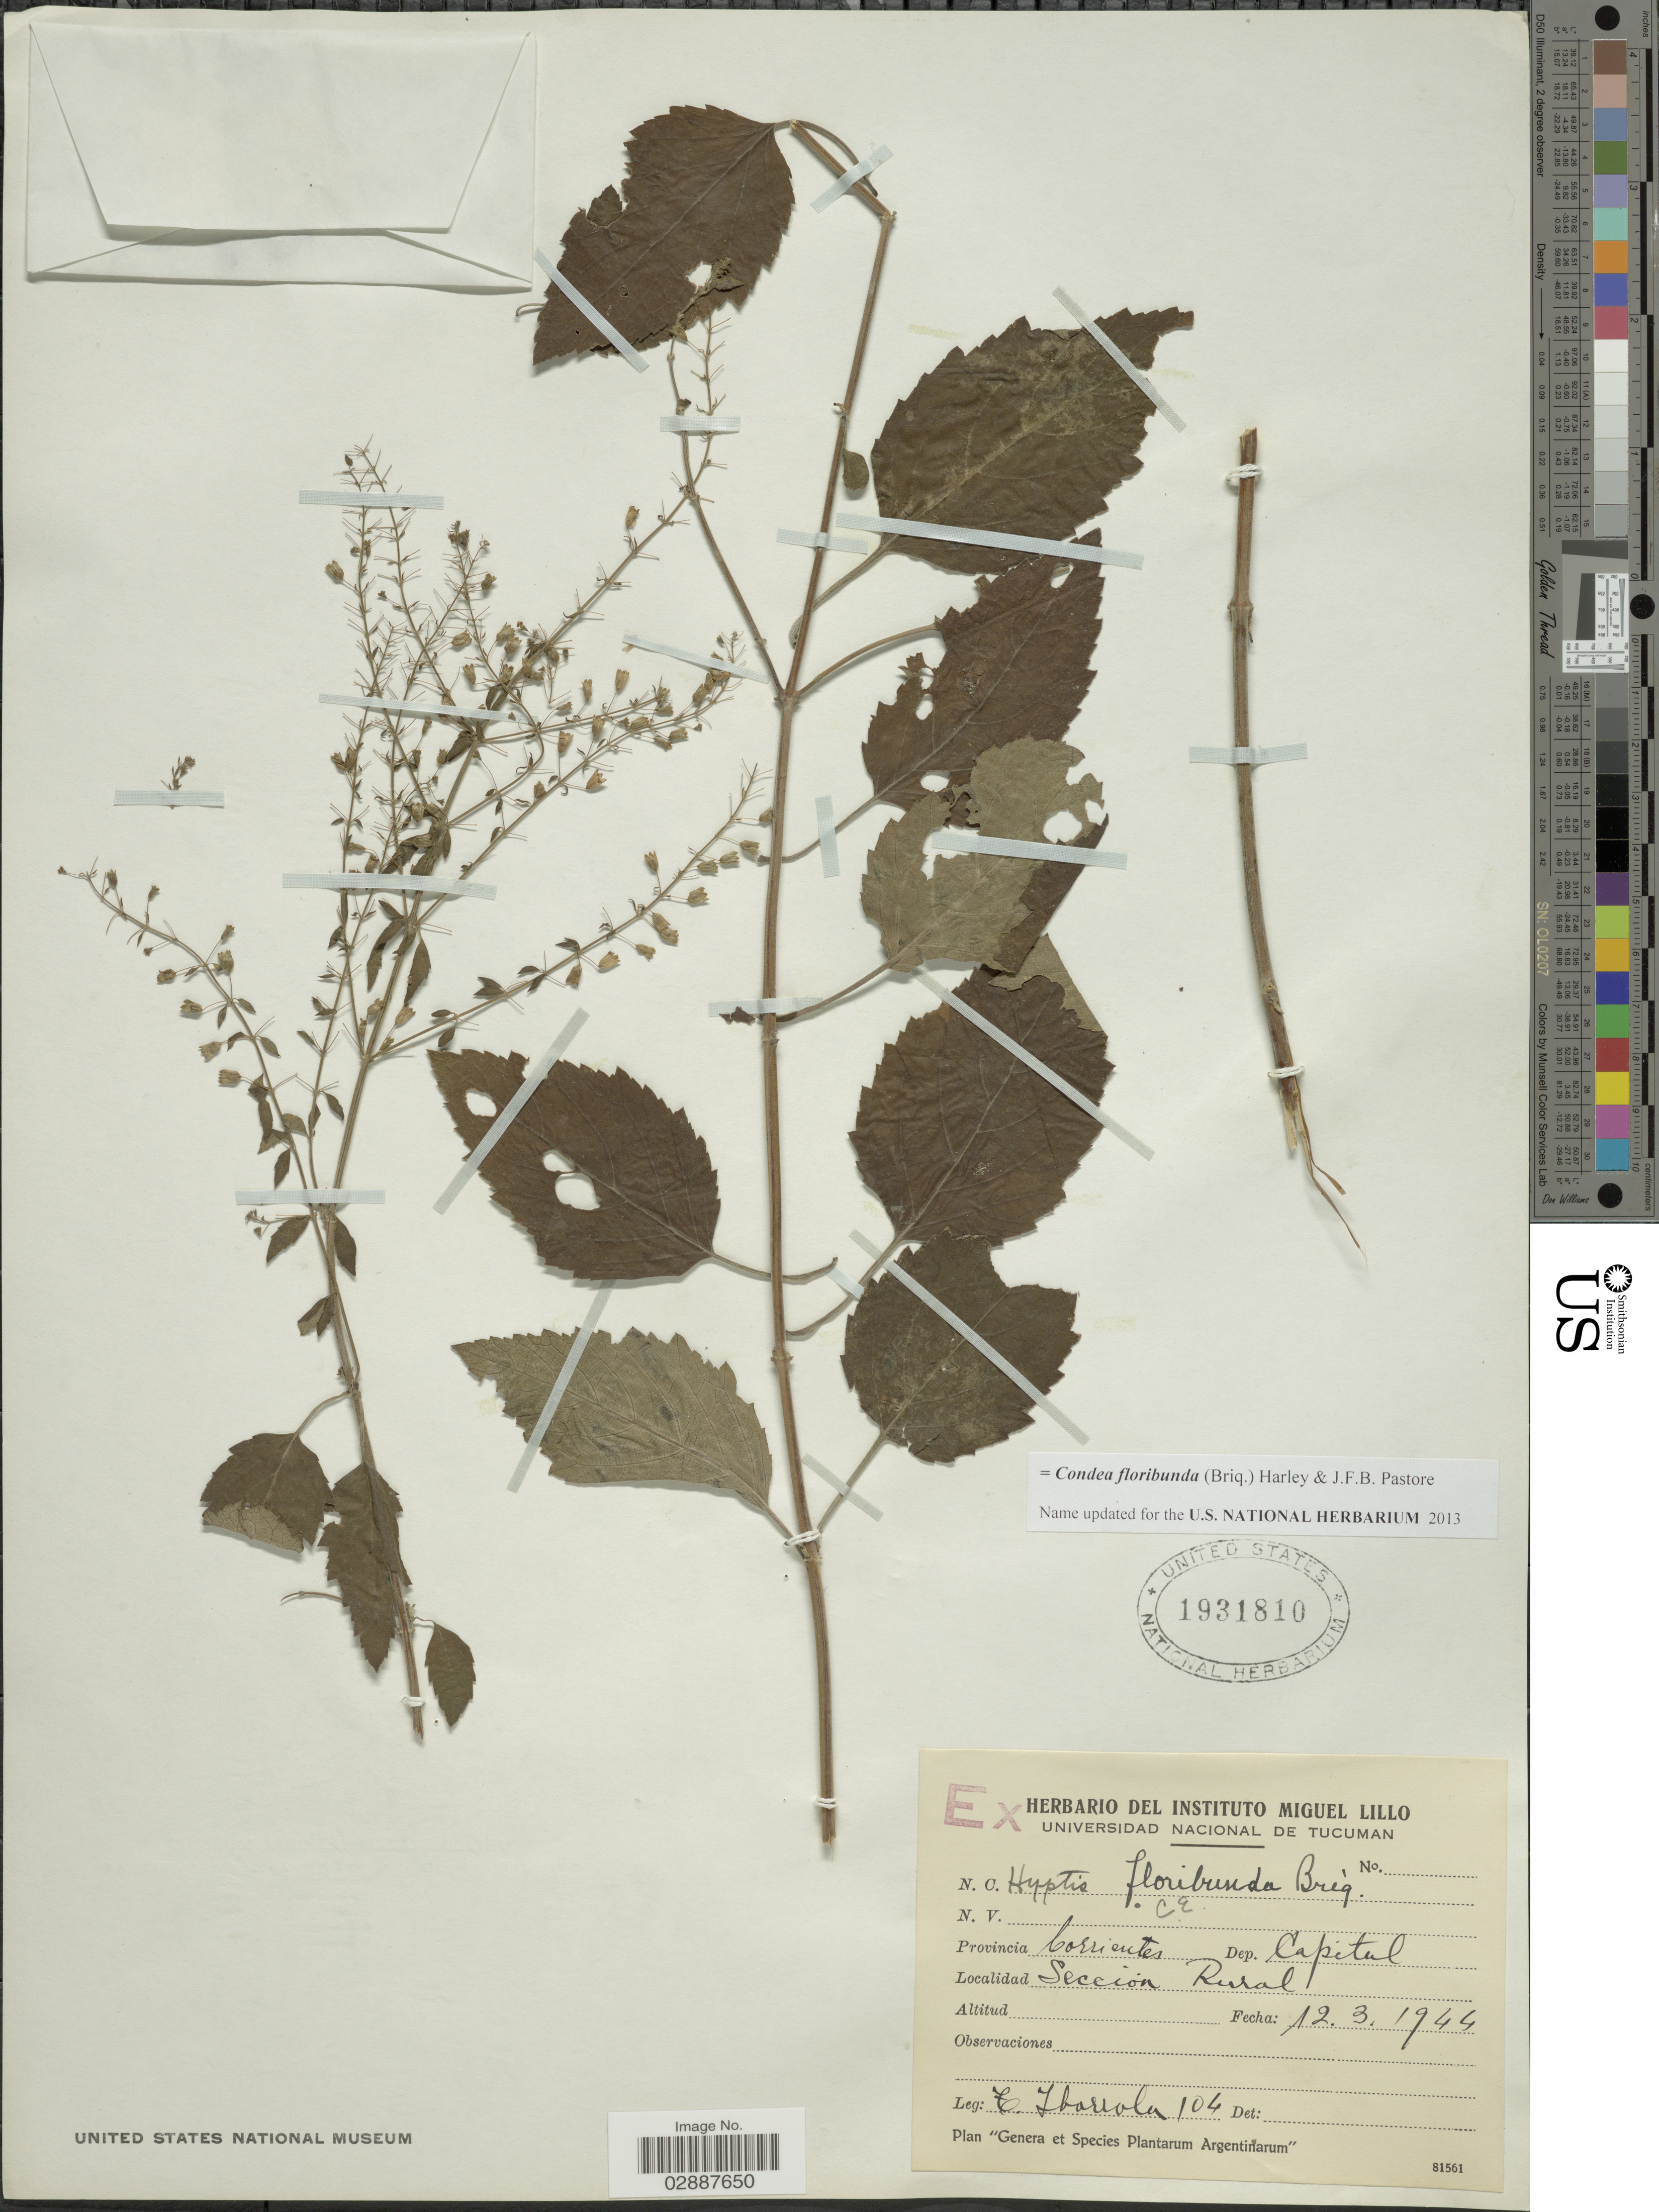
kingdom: Plantae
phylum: Tracheophyta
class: Magnoliopsida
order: Lamiales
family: Lamiaceae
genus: Condea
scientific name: Condea floribunda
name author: (Briq. ex Micheli) Harley & J.F.B. Pastore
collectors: C. Ibarrola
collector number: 104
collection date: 1944-03-12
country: Argentina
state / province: Corrientes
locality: Dep. Capital. Seccion Rural.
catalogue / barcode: US 1931810